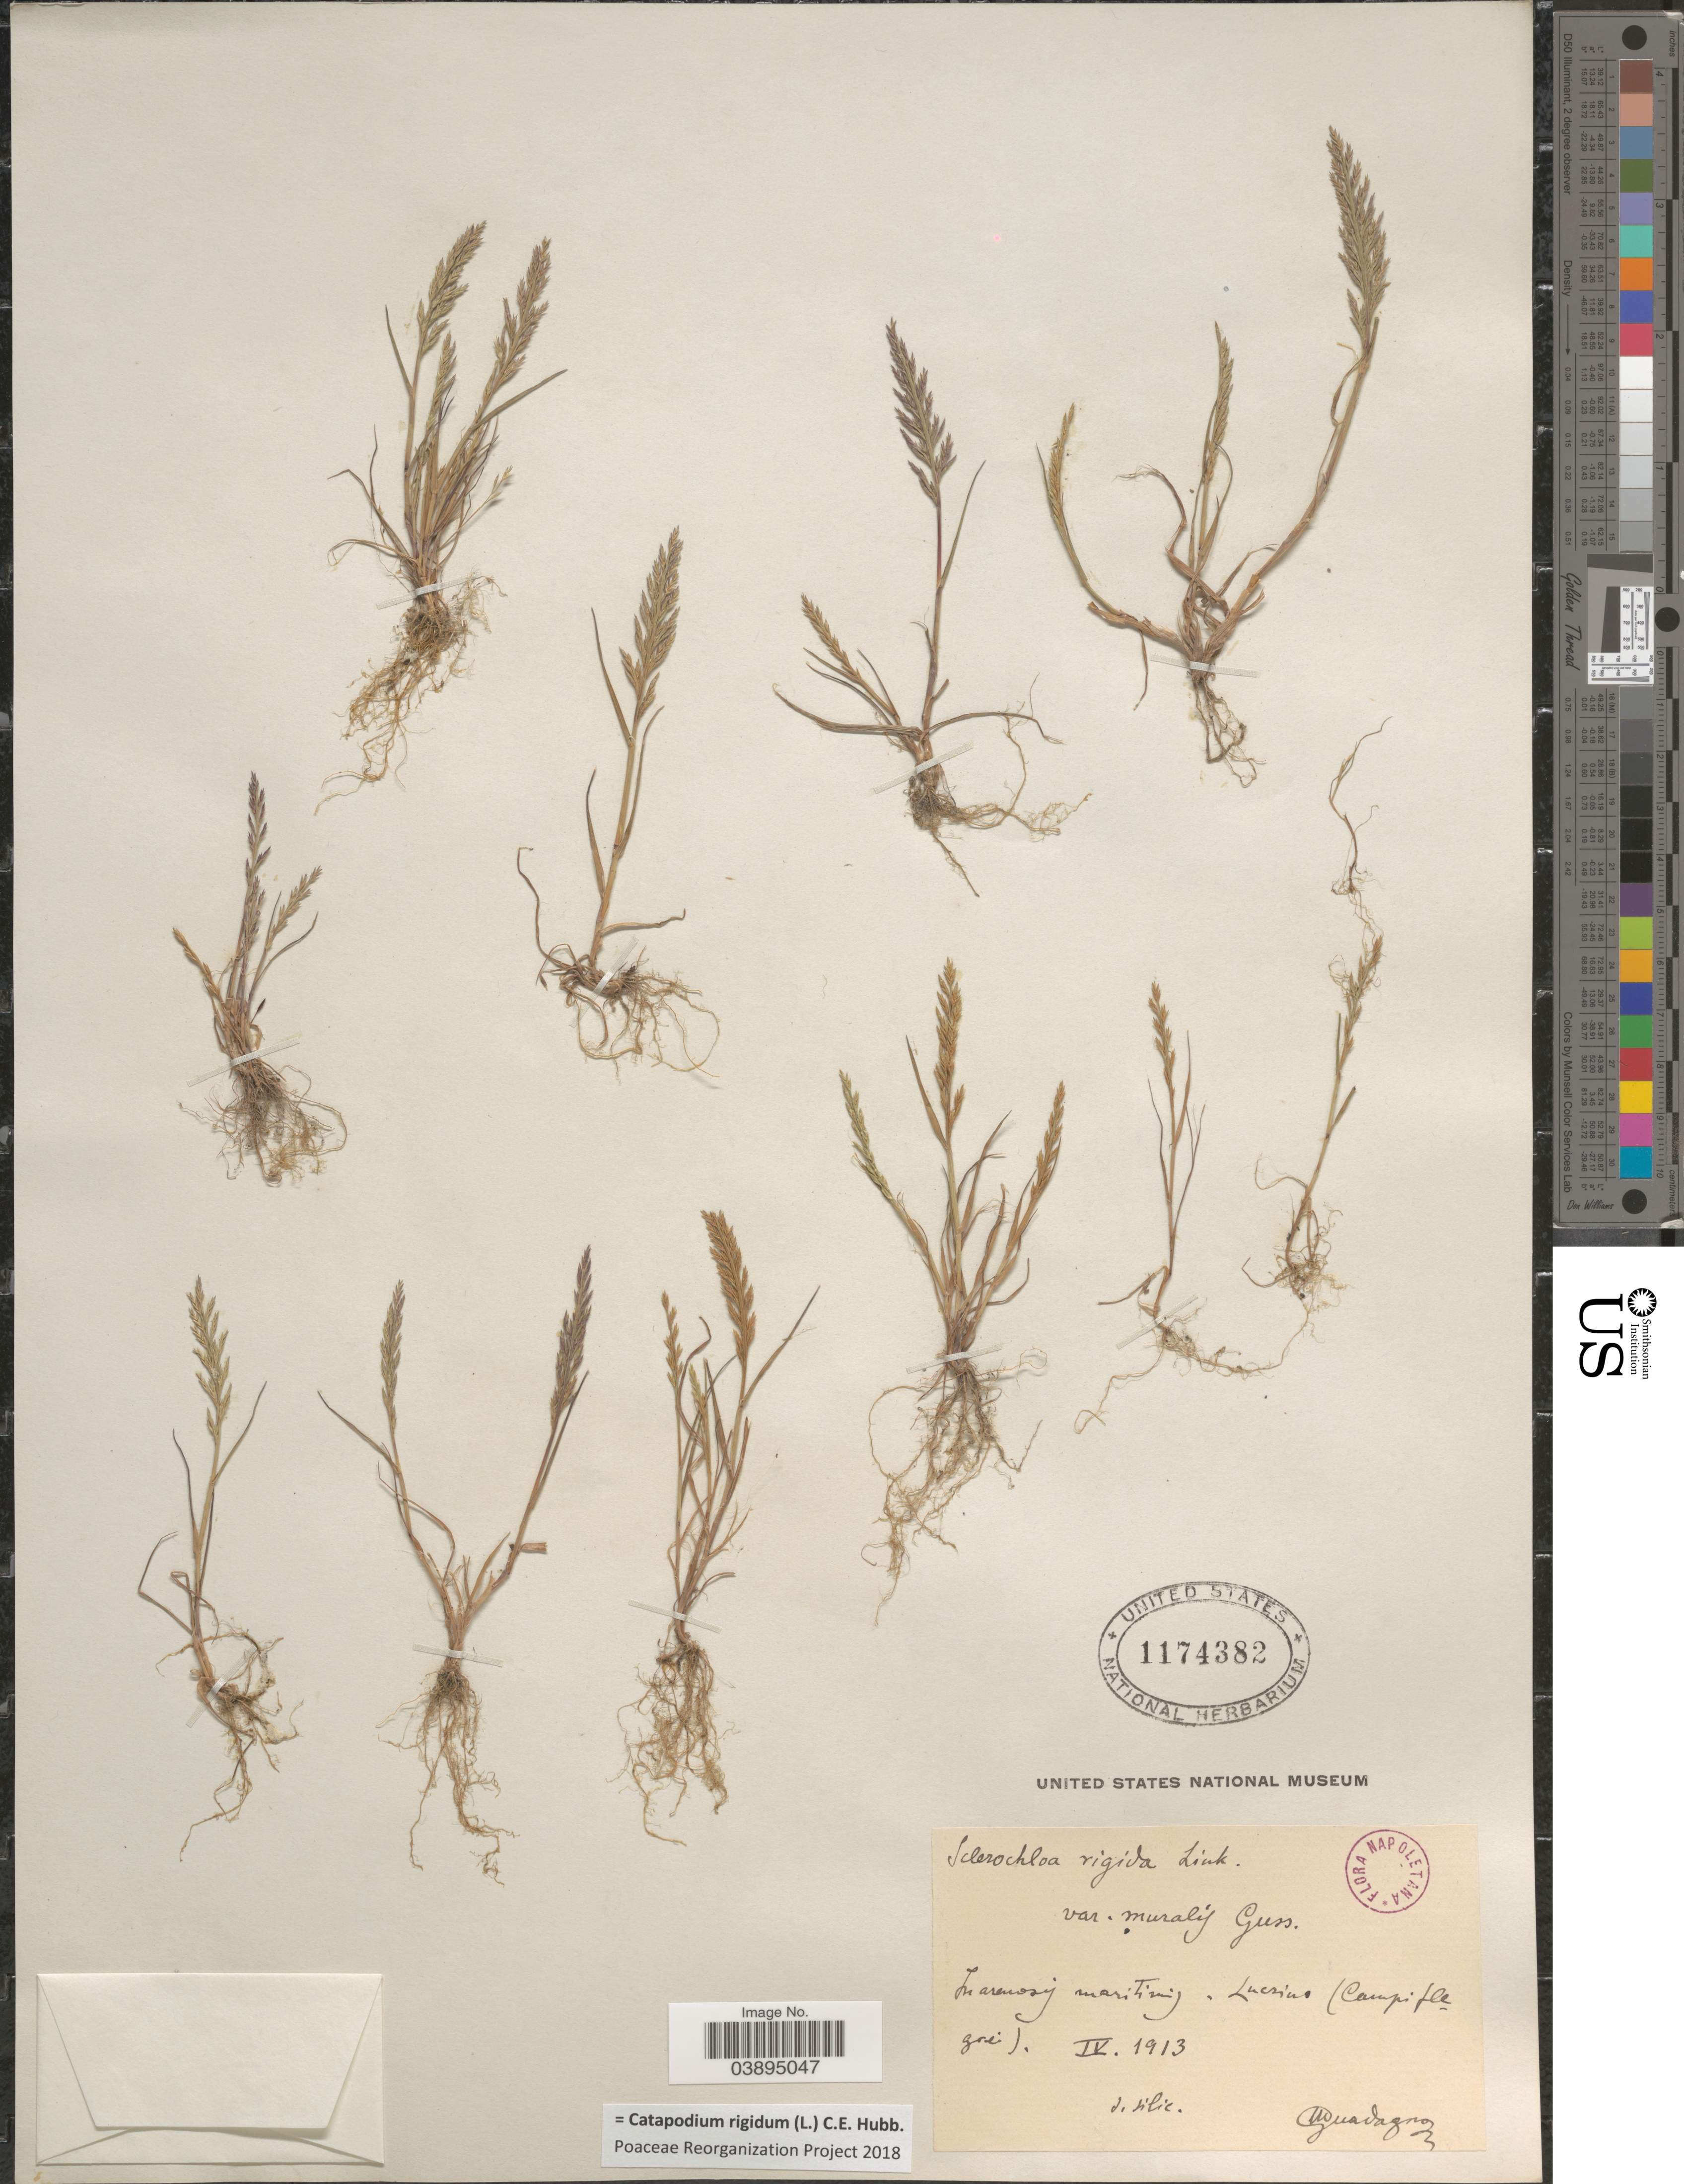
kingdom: Plantae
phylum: Tracheophyta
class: Liliopsida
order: Poales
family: Poaceae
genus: Catapodium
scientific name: Catapodium rigidum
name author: (L.) C.E. Hubb.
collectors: M. Guadagno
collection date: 1913-04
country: Italy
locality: In arenosis maritimis. Lucrino (Campi Flegrei).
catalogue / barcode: US 1174382